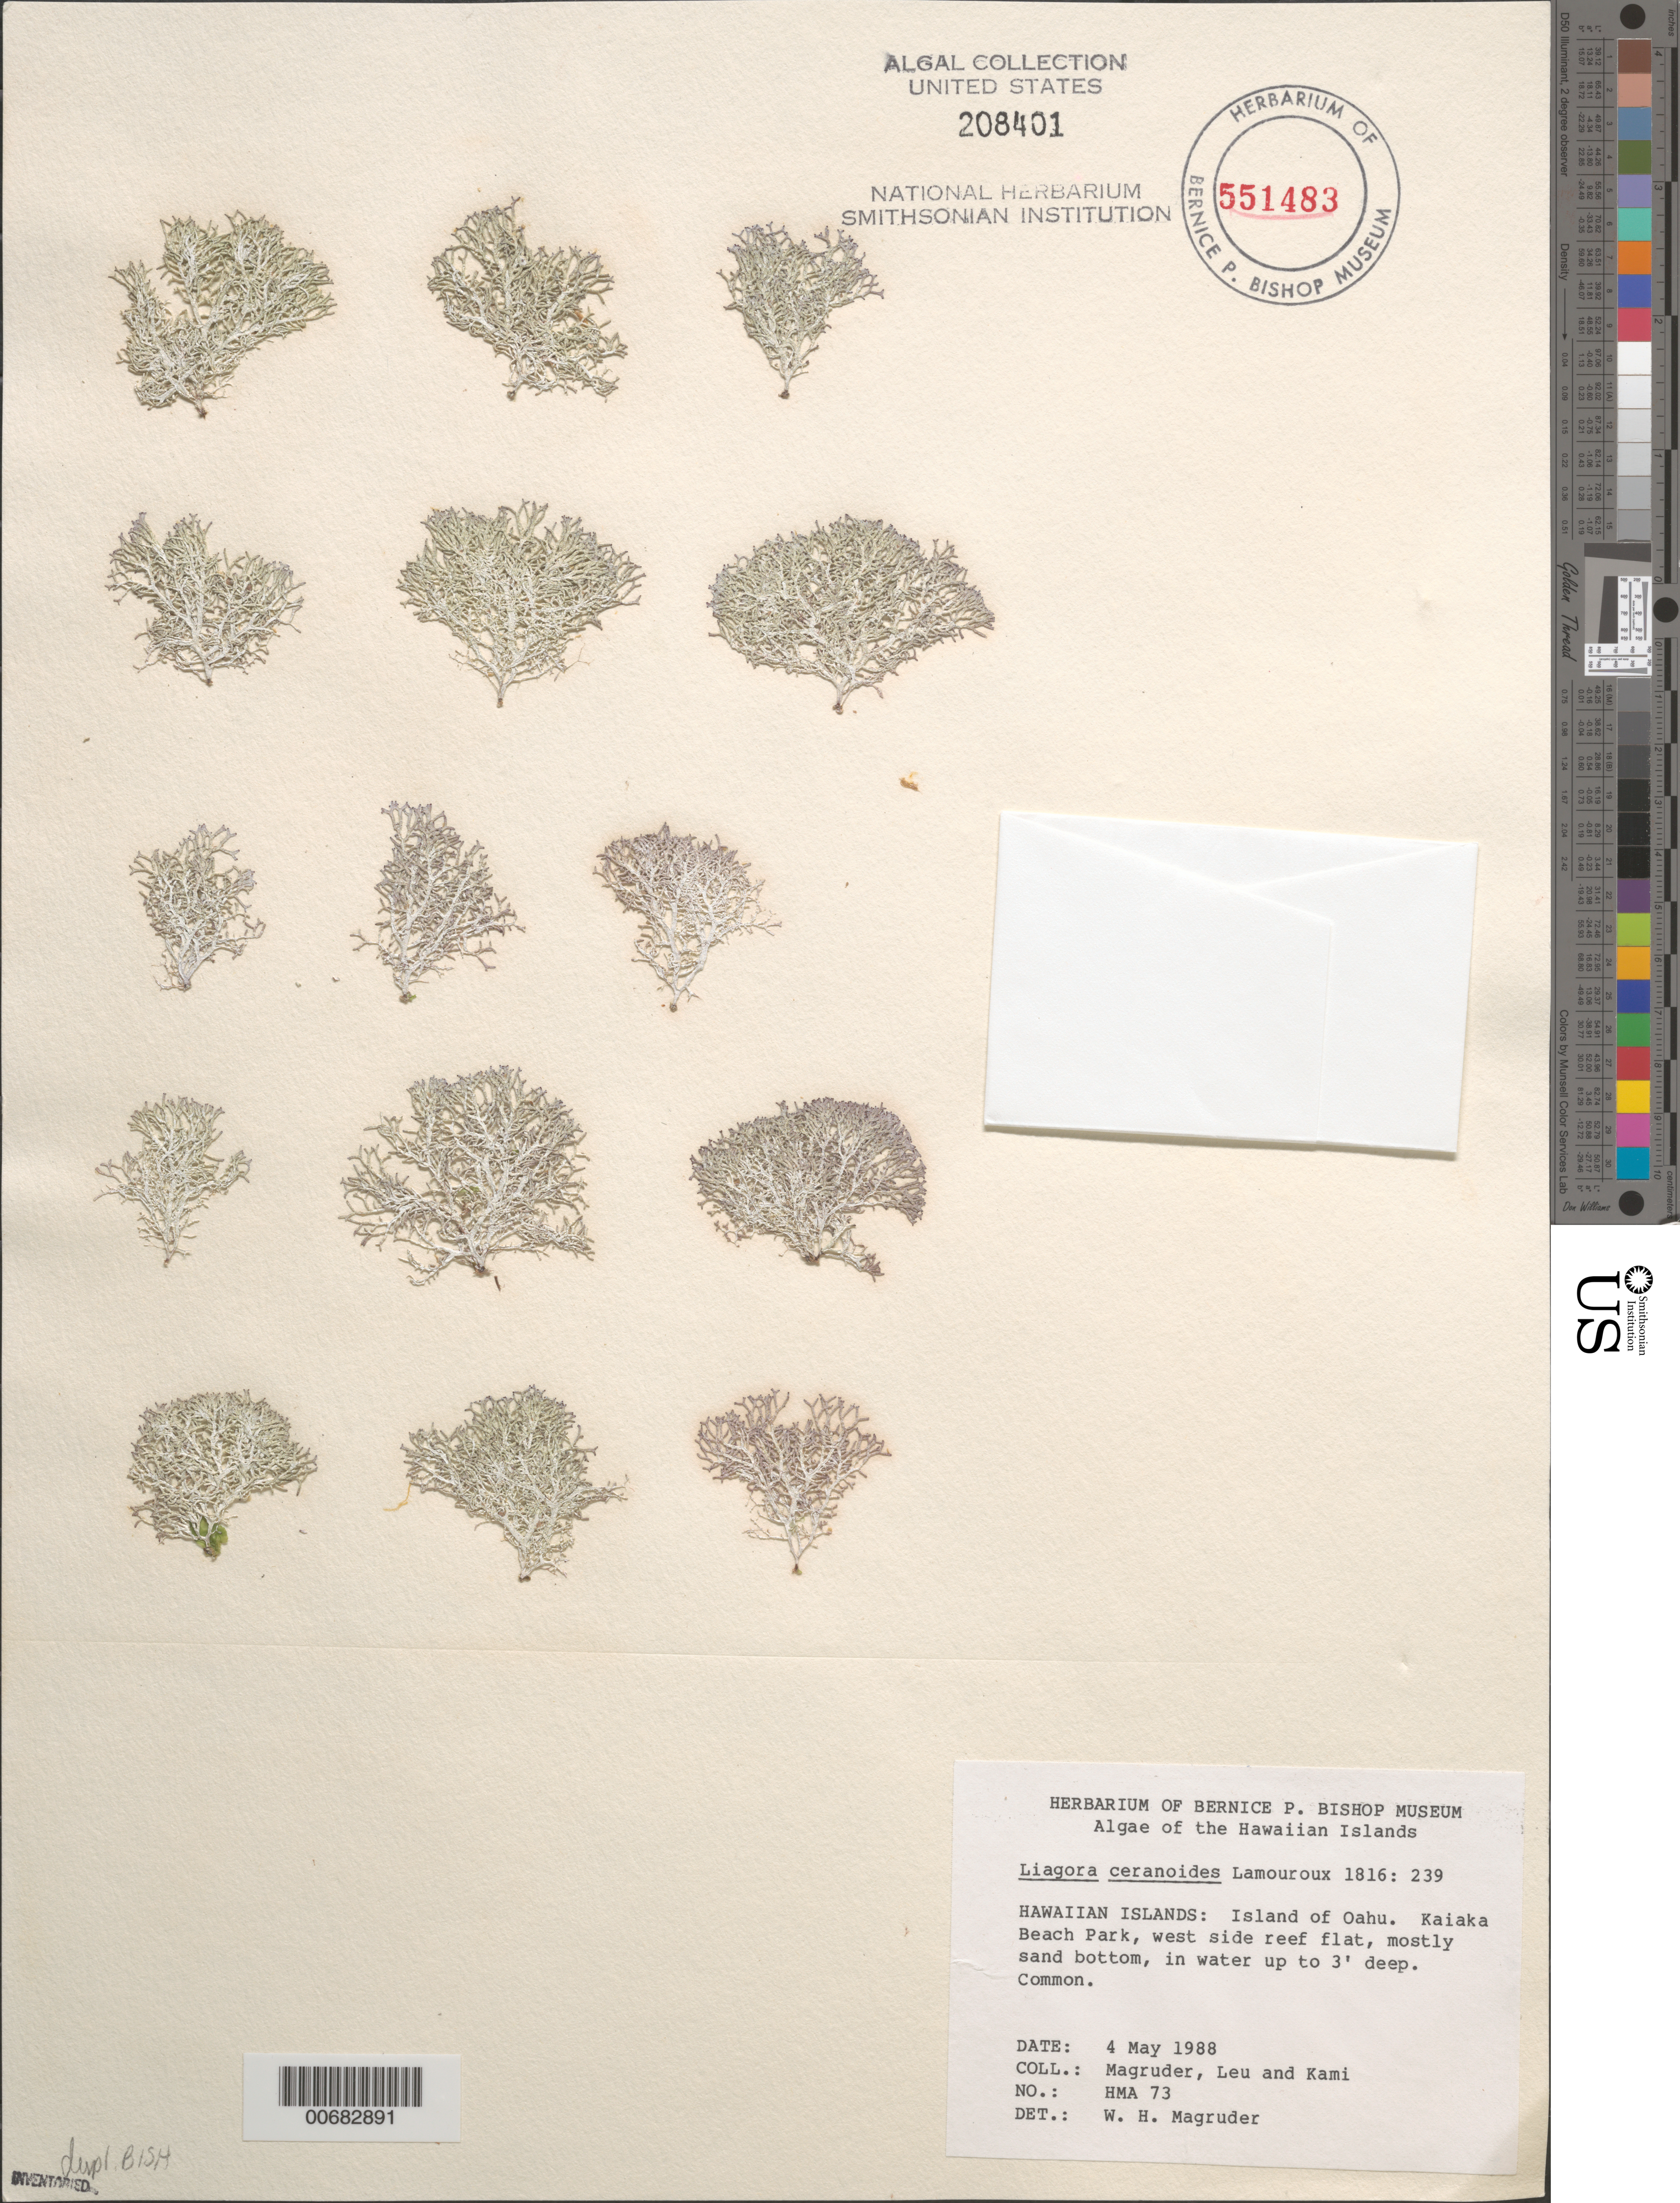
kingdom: Plantae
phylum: Rhodophyta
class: Florideophyceae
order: Nemaliales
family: Liagoraceae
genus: Liagora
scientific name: Liagora ceranoides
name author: J.V.Lamouroux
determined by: Magruder, W. H.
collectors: W. Magruder, M. Leu & -. Kami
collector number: HMA 73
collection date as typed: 04 May 1988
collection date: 1988-05-04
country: United States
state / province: Hawaii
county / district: Honolulu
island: Oahu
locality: Kaiaka Beach Park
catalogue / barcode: US 208401